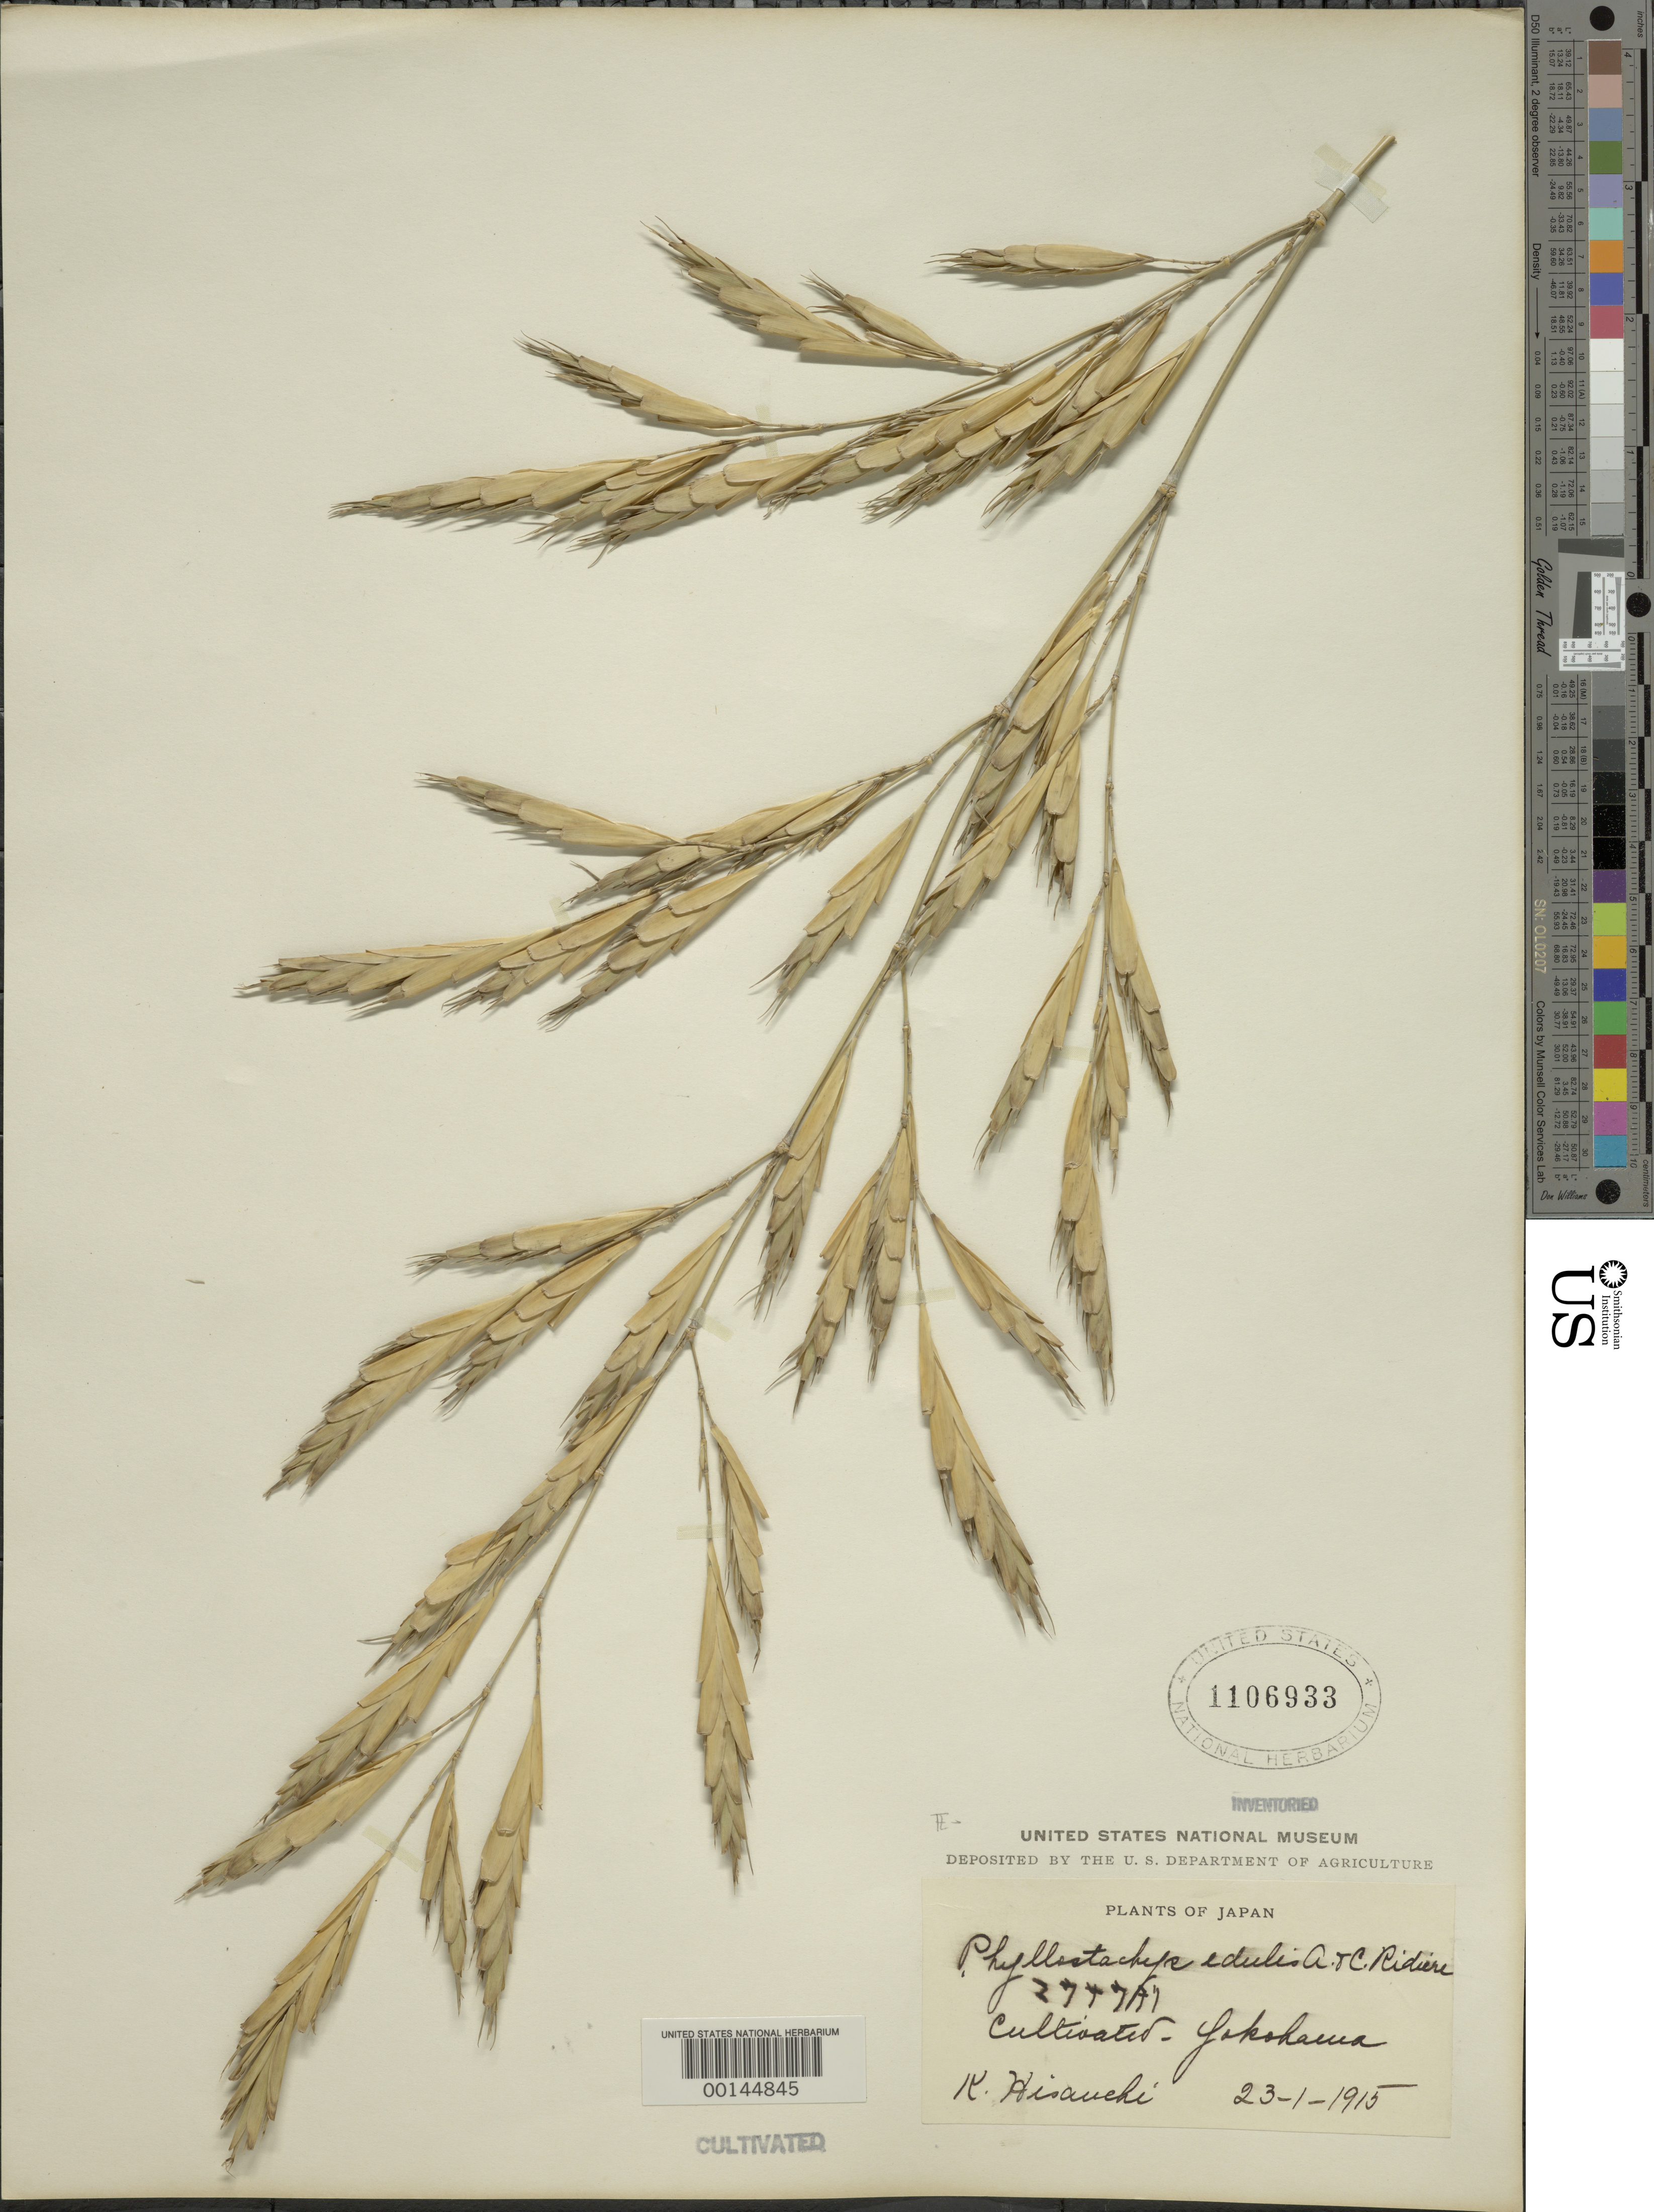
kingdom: Plantae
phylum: Tracheophyta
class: Liliopsida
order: Poales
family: Poaceae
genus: Phyllostachys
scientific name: Phyllostachys pubescens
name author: Mazel ex J. Houz.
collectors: K. Hisauchi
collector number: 277771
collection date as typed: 23 Jan 1915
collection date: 1915-01-23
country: Japan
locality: Yokohama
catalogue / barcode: US 1106933